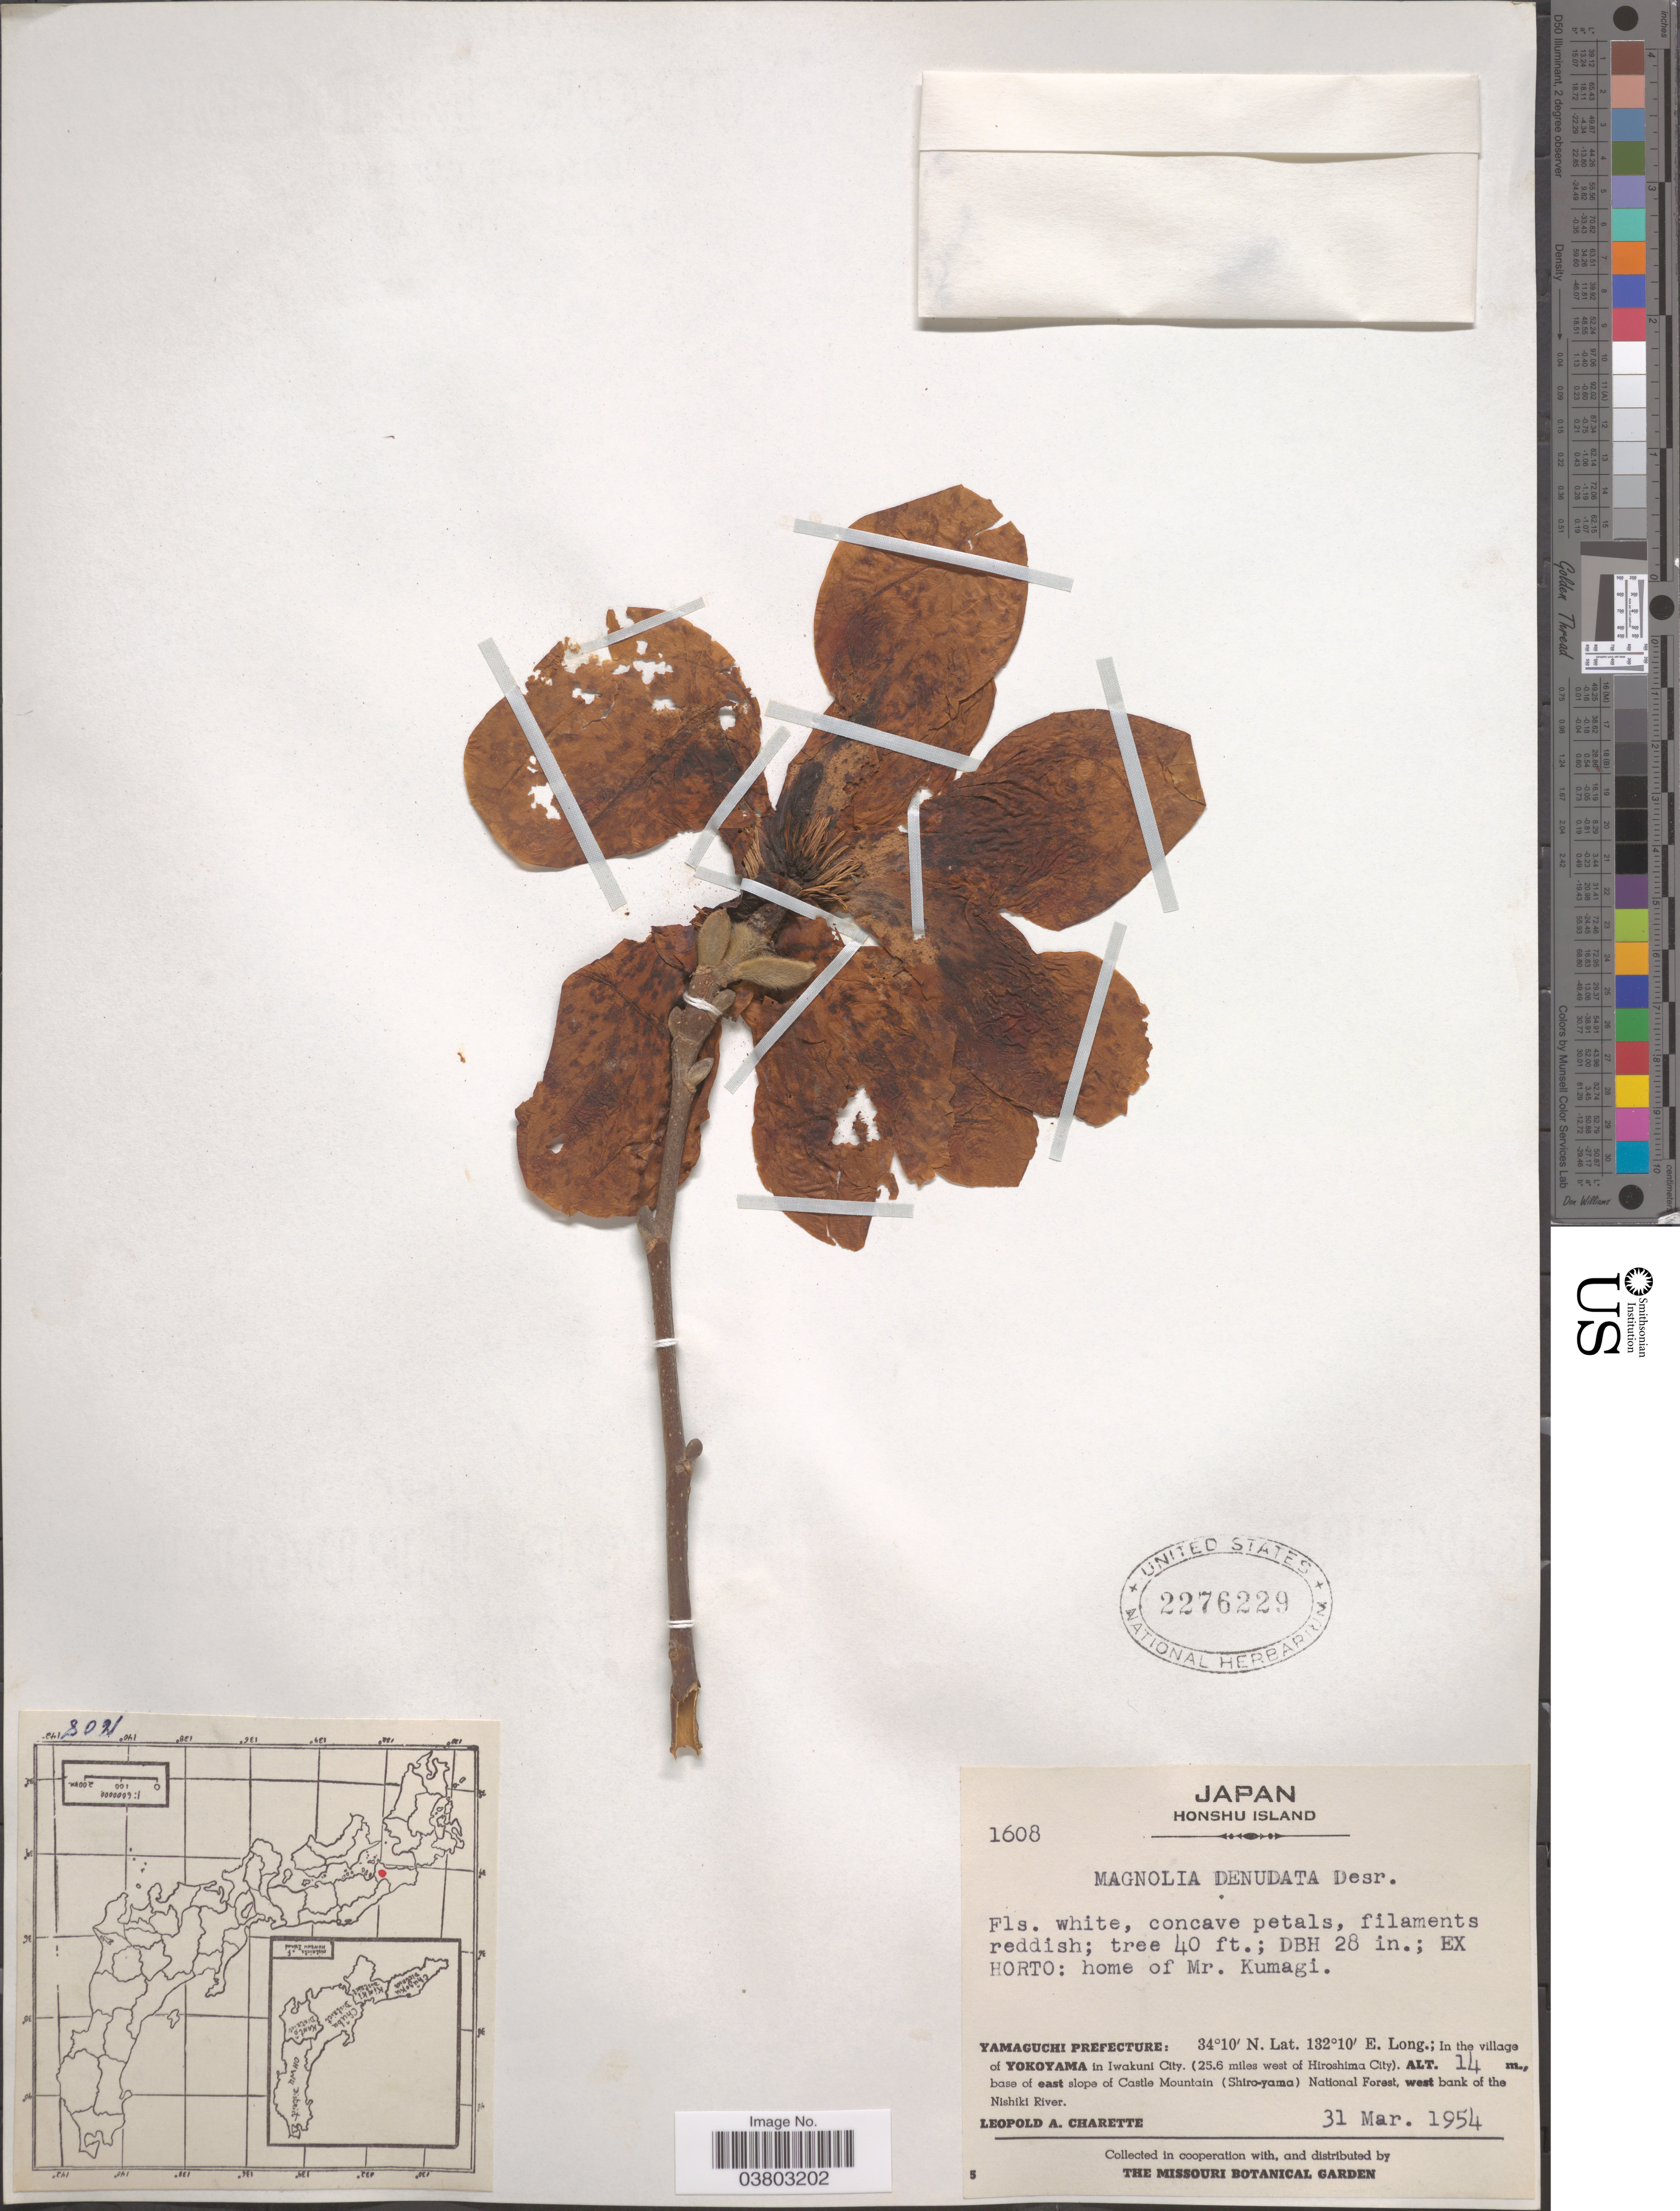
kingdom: Plantae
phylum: Tracheophyta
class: Magnoliopsida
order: Magnoliales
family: Magnoliaceae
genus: Magnolia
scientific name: Magnolia denudata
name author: Desr.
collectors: L. A. Charette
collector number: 1608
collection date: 1954-03-31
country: Japan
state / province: Yamaguti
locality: Honshu Island. Ex Horto: home of Mr. Kumagi. Yamaguchi Prefecture: In the village of Yokoyama in Iwakuni City. (25.6 miles west of Hiroshima City). Base of east slope of Castle Mountain (Shiro-yama) National Forest, west bank of the Nishiki River.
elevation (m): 14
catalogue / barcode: US 2276229